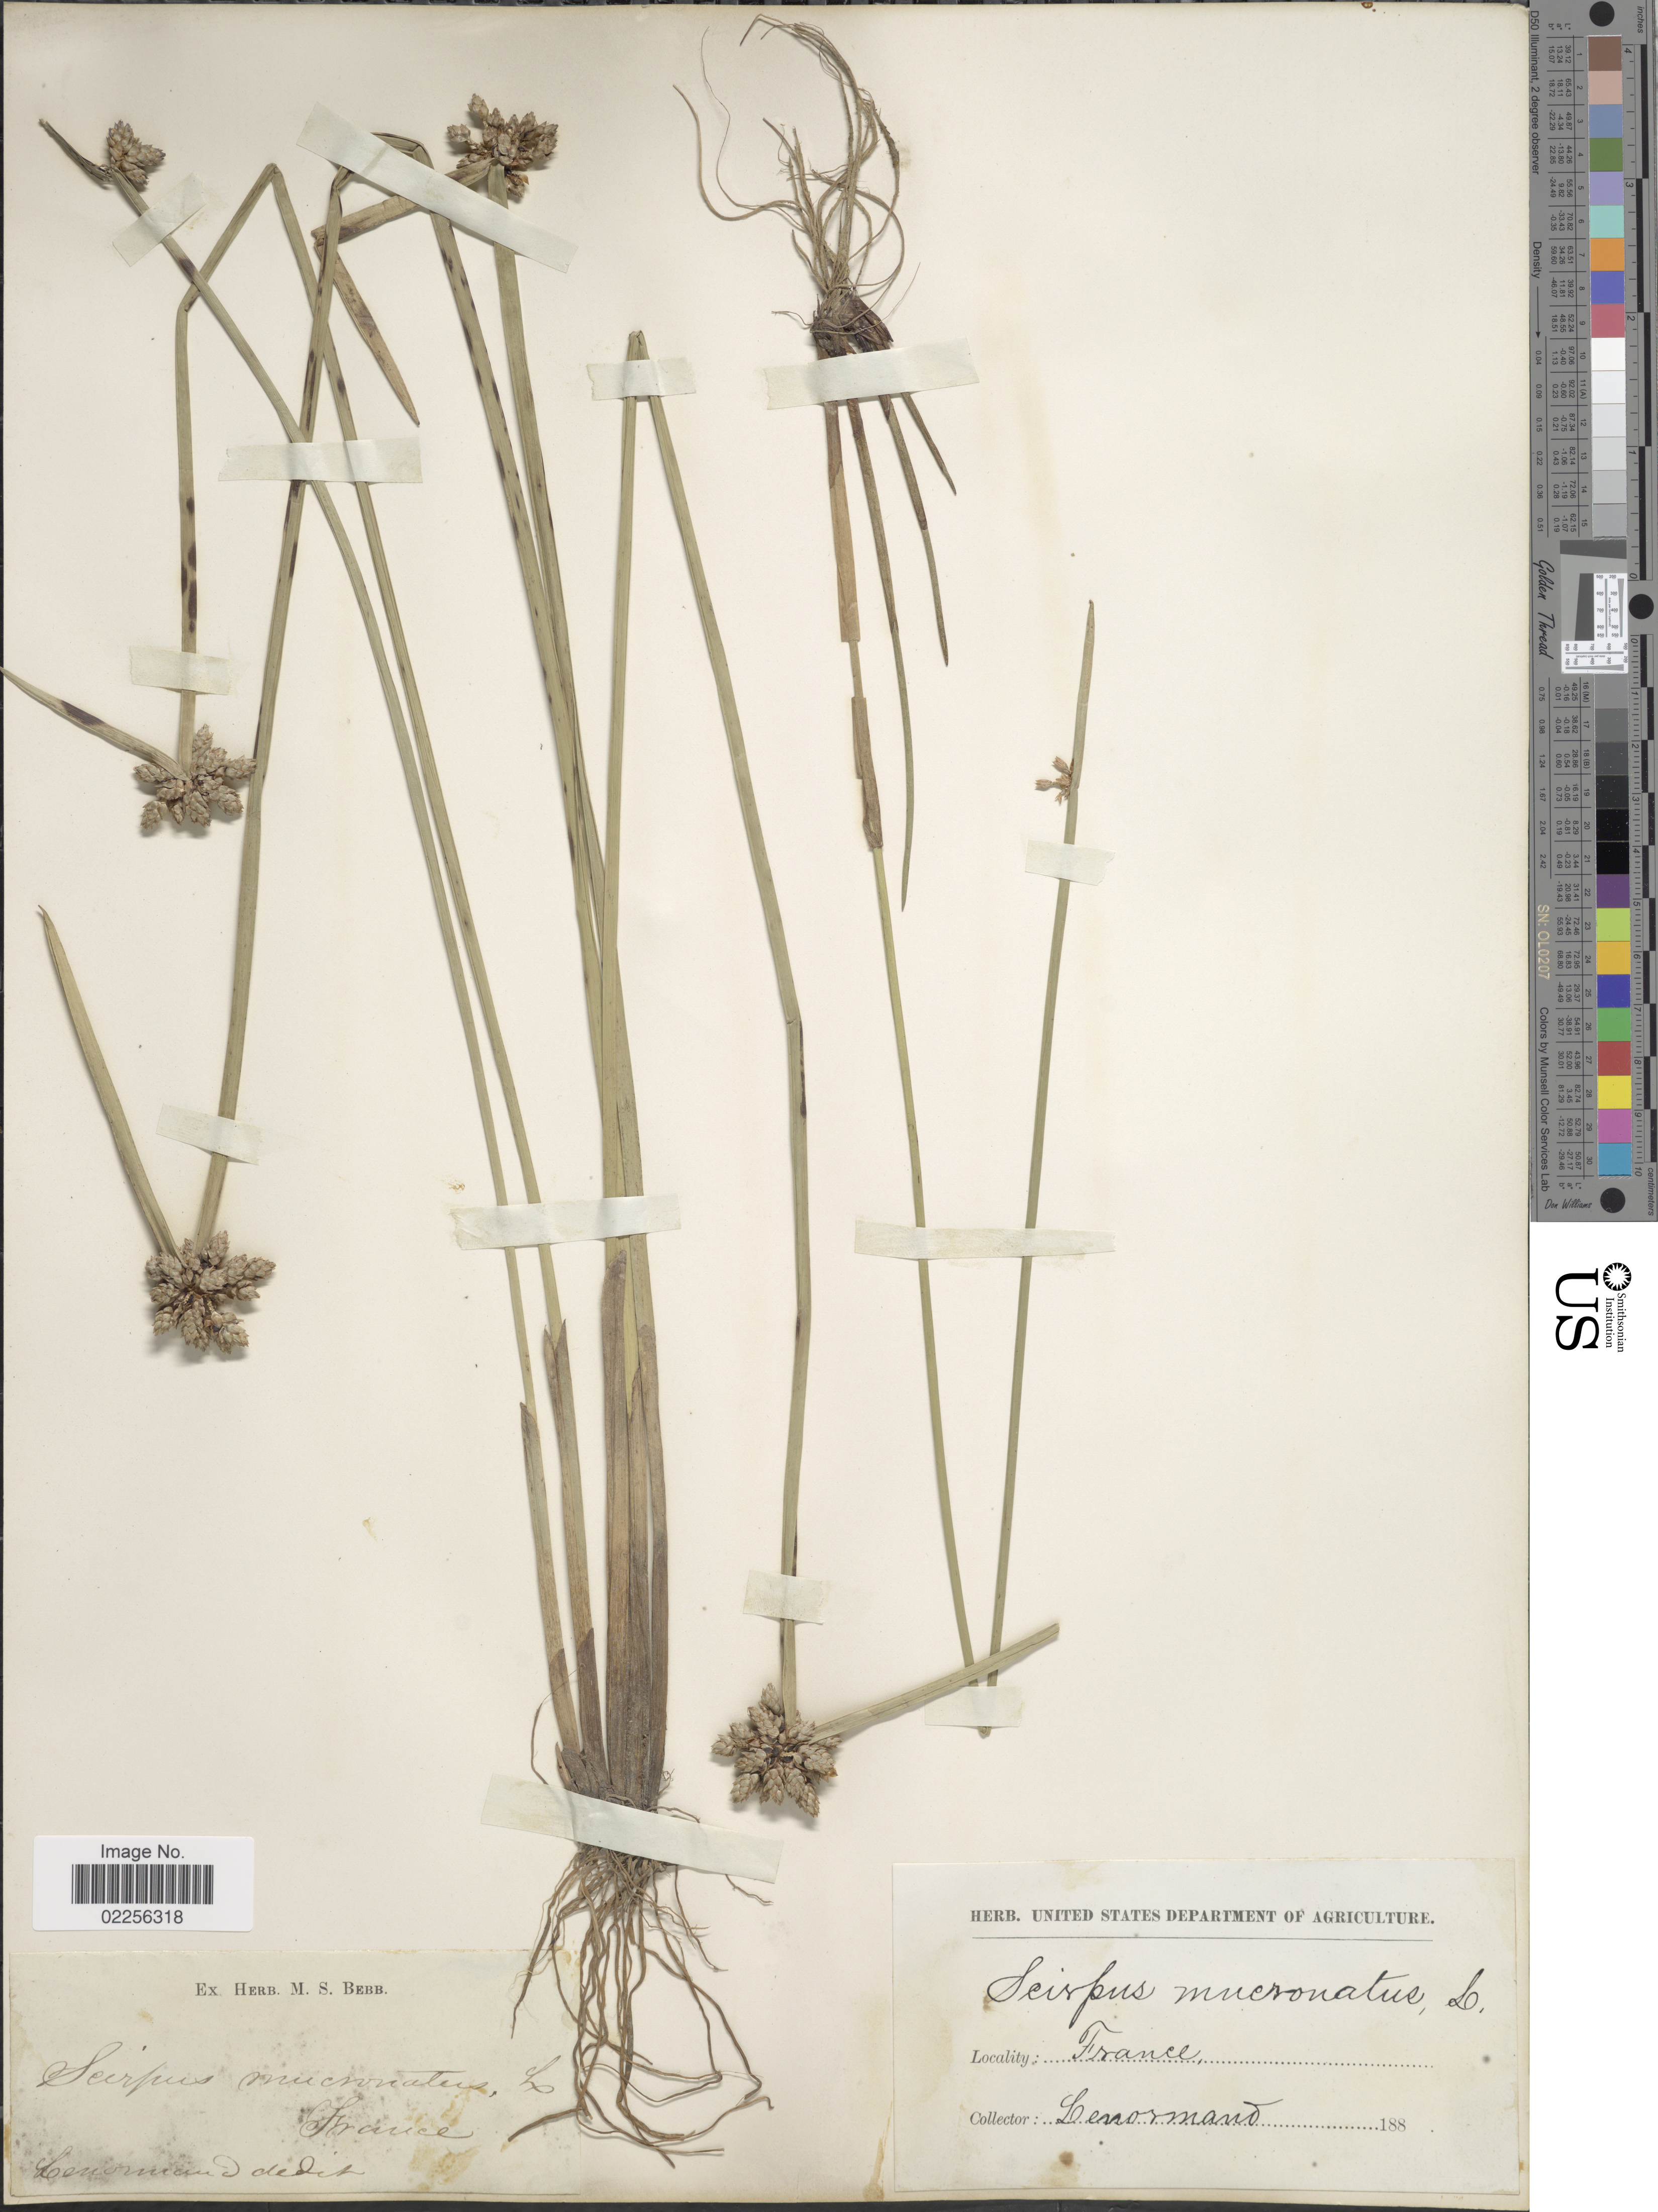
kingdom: Plantae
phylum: Tracheophyta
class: Liliopsida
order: Poales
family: Cyperaceae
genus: Schoenoplectus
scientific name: Schoenoplectus mucronatus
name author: (L.) Palla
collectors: -. Lenormand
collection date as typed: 188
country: France